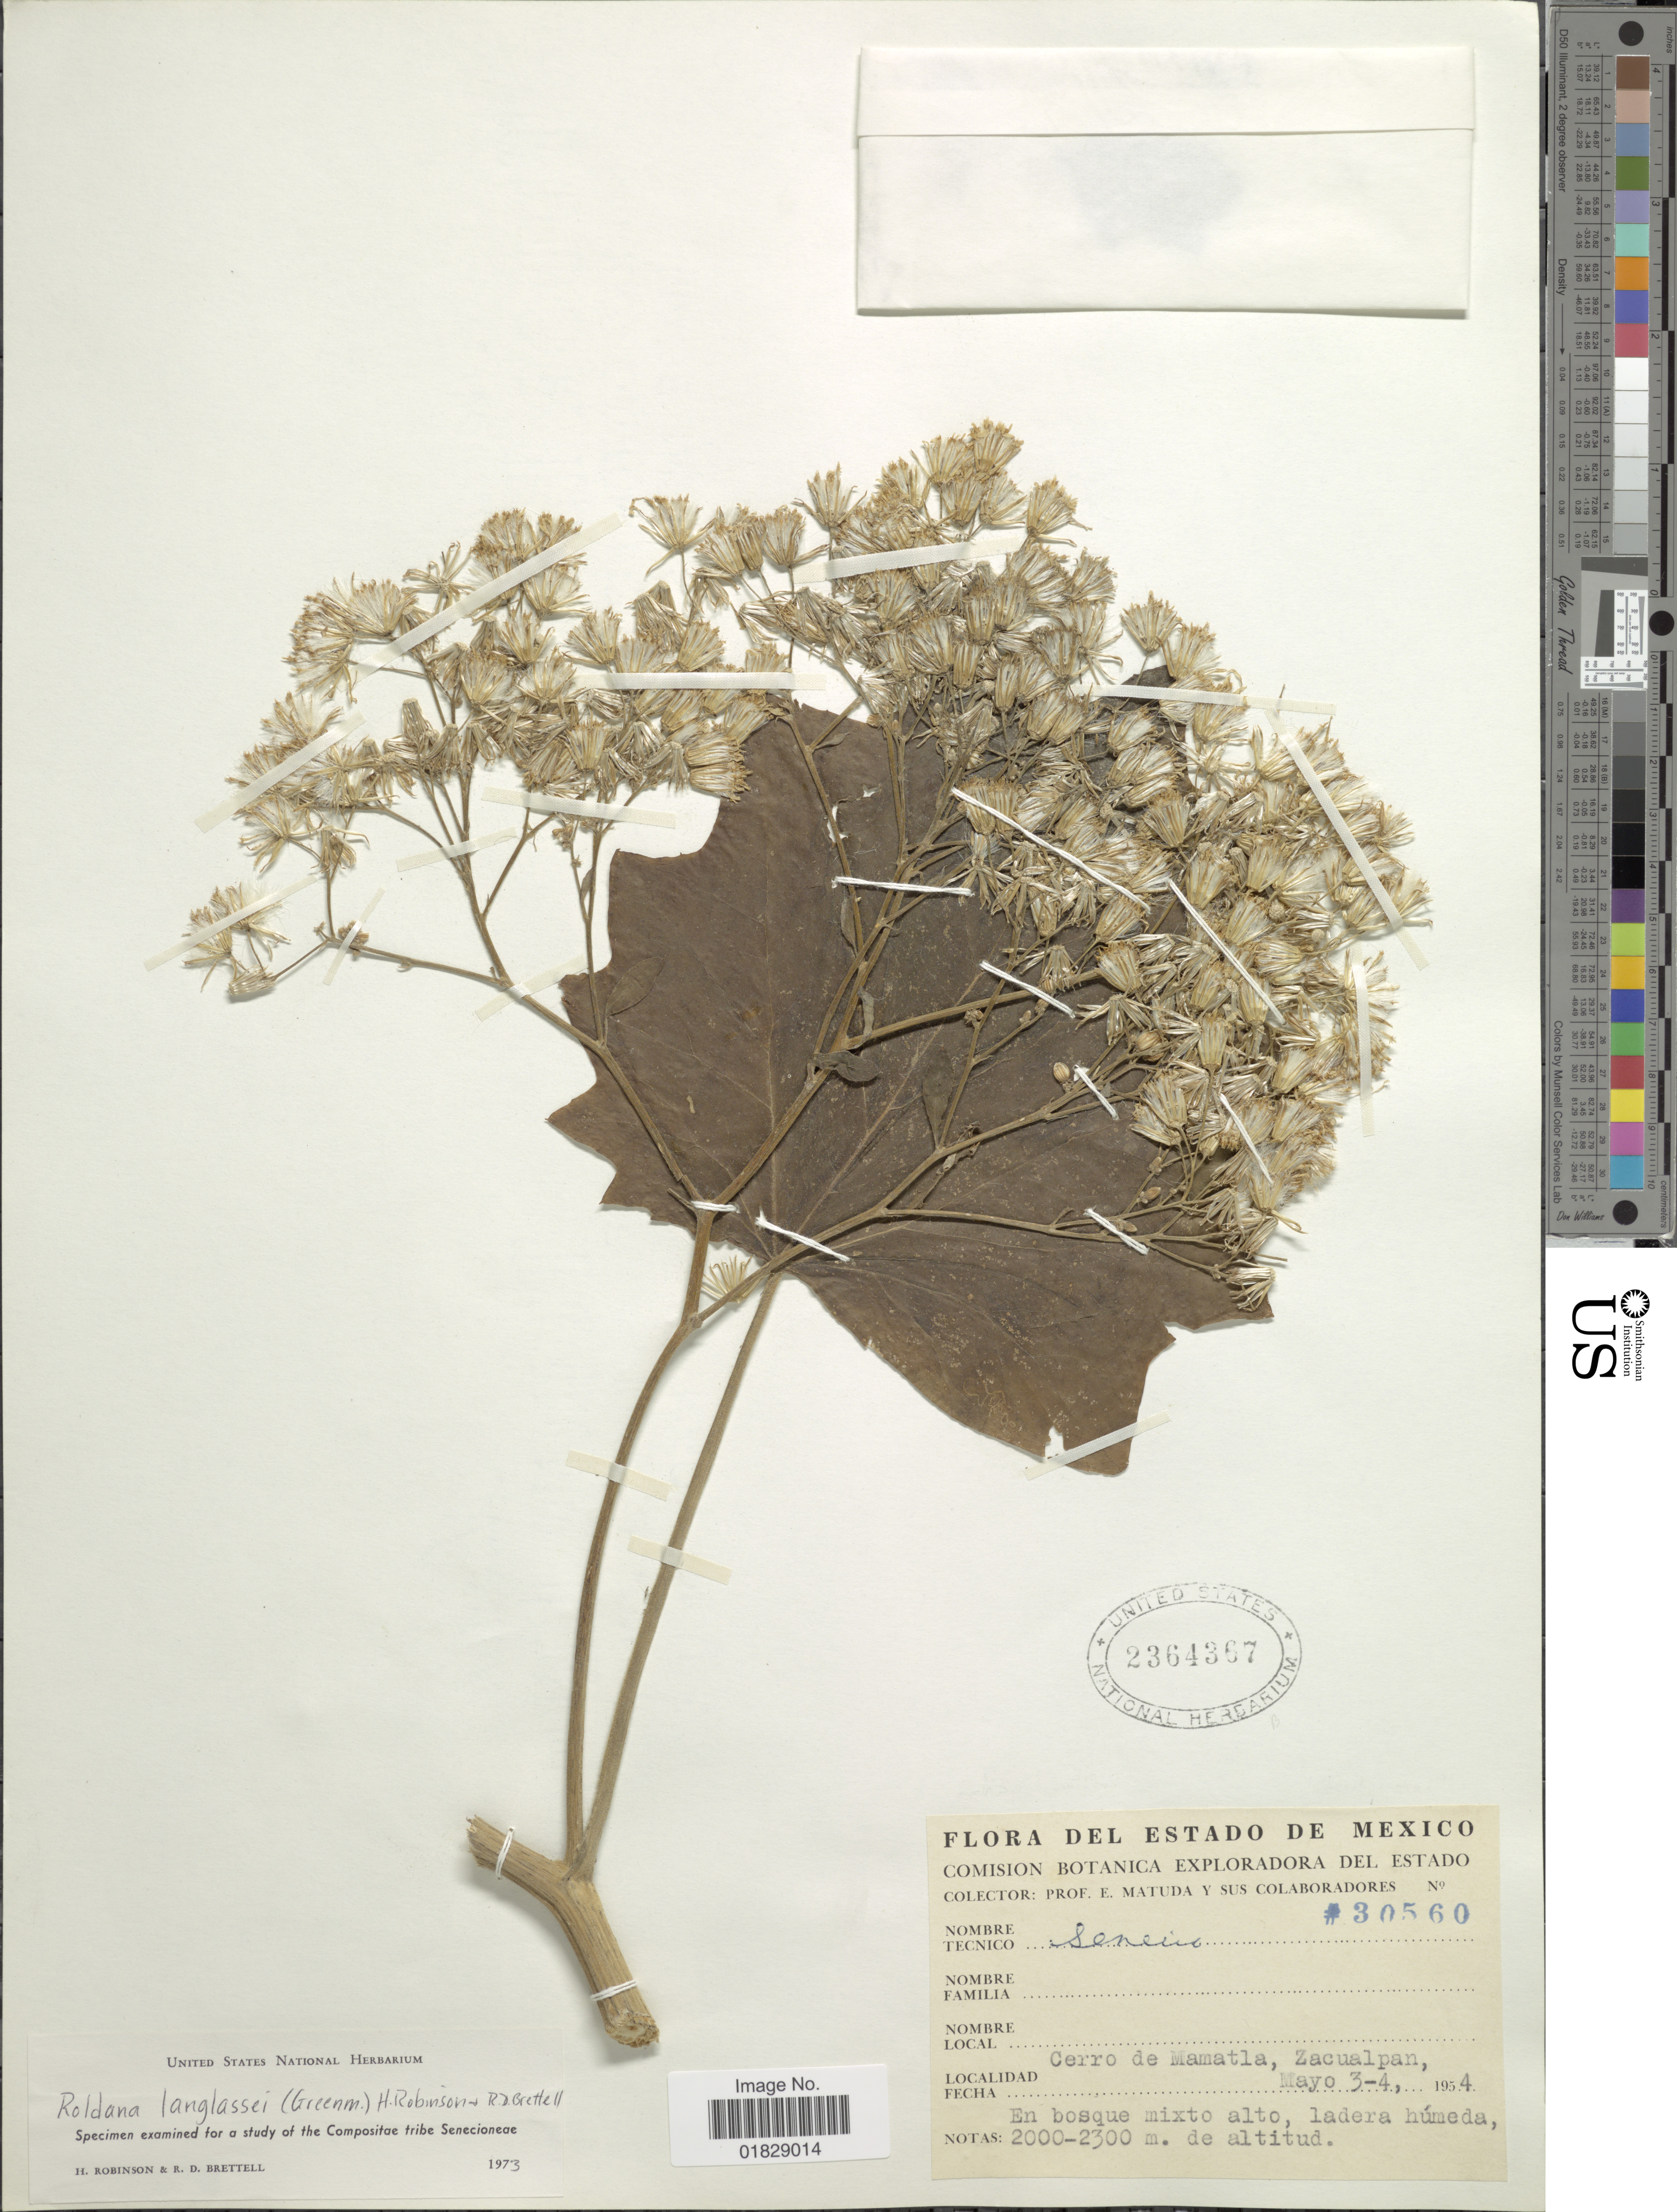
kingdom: Plantae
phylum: Tracheophyta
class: Magnoliopsida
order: Asterales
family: Asteraceae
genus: Roldana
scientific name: Roldana langlassei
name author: (Greenm.) H. Rob. & Brettell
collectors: E. Matuda & et al.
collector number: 30560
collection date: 1954-05-03/1954-05-04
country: Mexico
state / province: México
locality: Estado de Mexico. Cerro de Mamatla, Zacualpan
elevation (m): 2000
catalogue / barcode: US 2364367